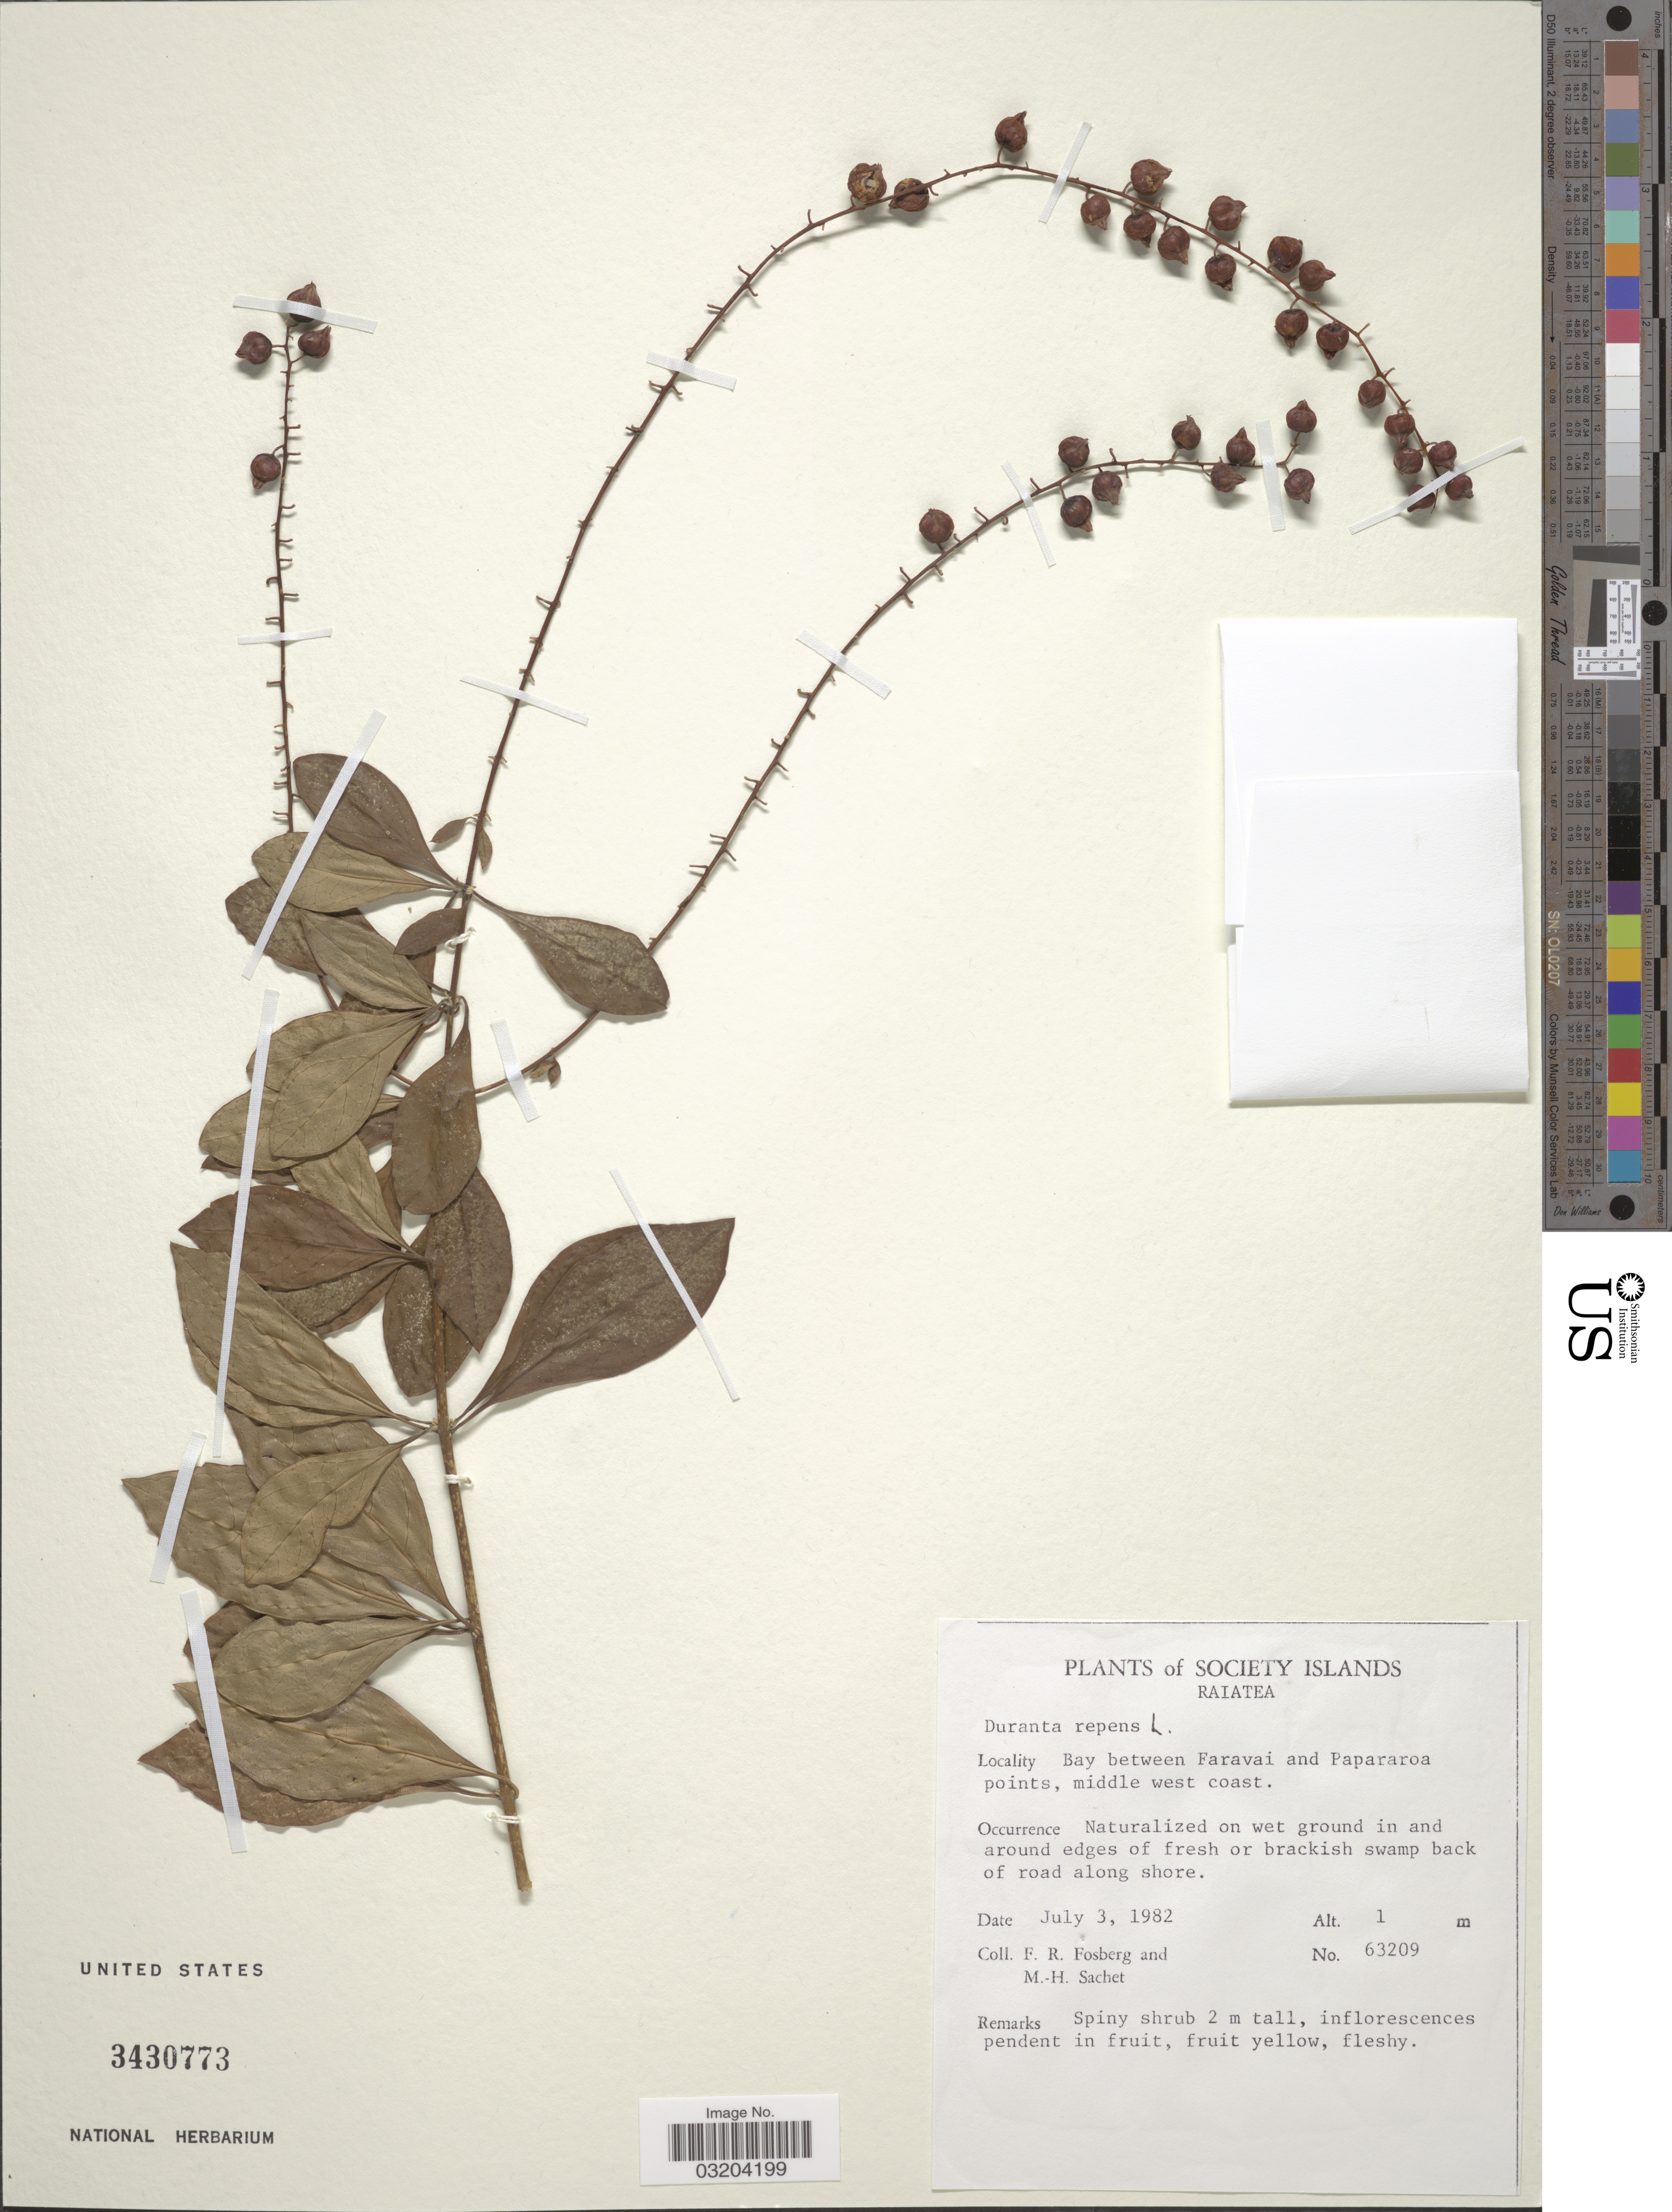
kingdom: Plantae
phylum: Tracheophyta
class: Magnoliopsida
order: Lamiales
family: Verbenaceae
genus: Duranta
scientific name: Duranta erecta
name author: L.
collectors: F. R. Fosberg & M.-H. Sachet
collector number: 63209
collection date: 1982-07-03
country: French Polynesia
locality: Society Islands, Raiatea. Bay between Faravai and Papararoa points, middle west coast.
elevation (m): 1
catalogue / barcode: US 3430773